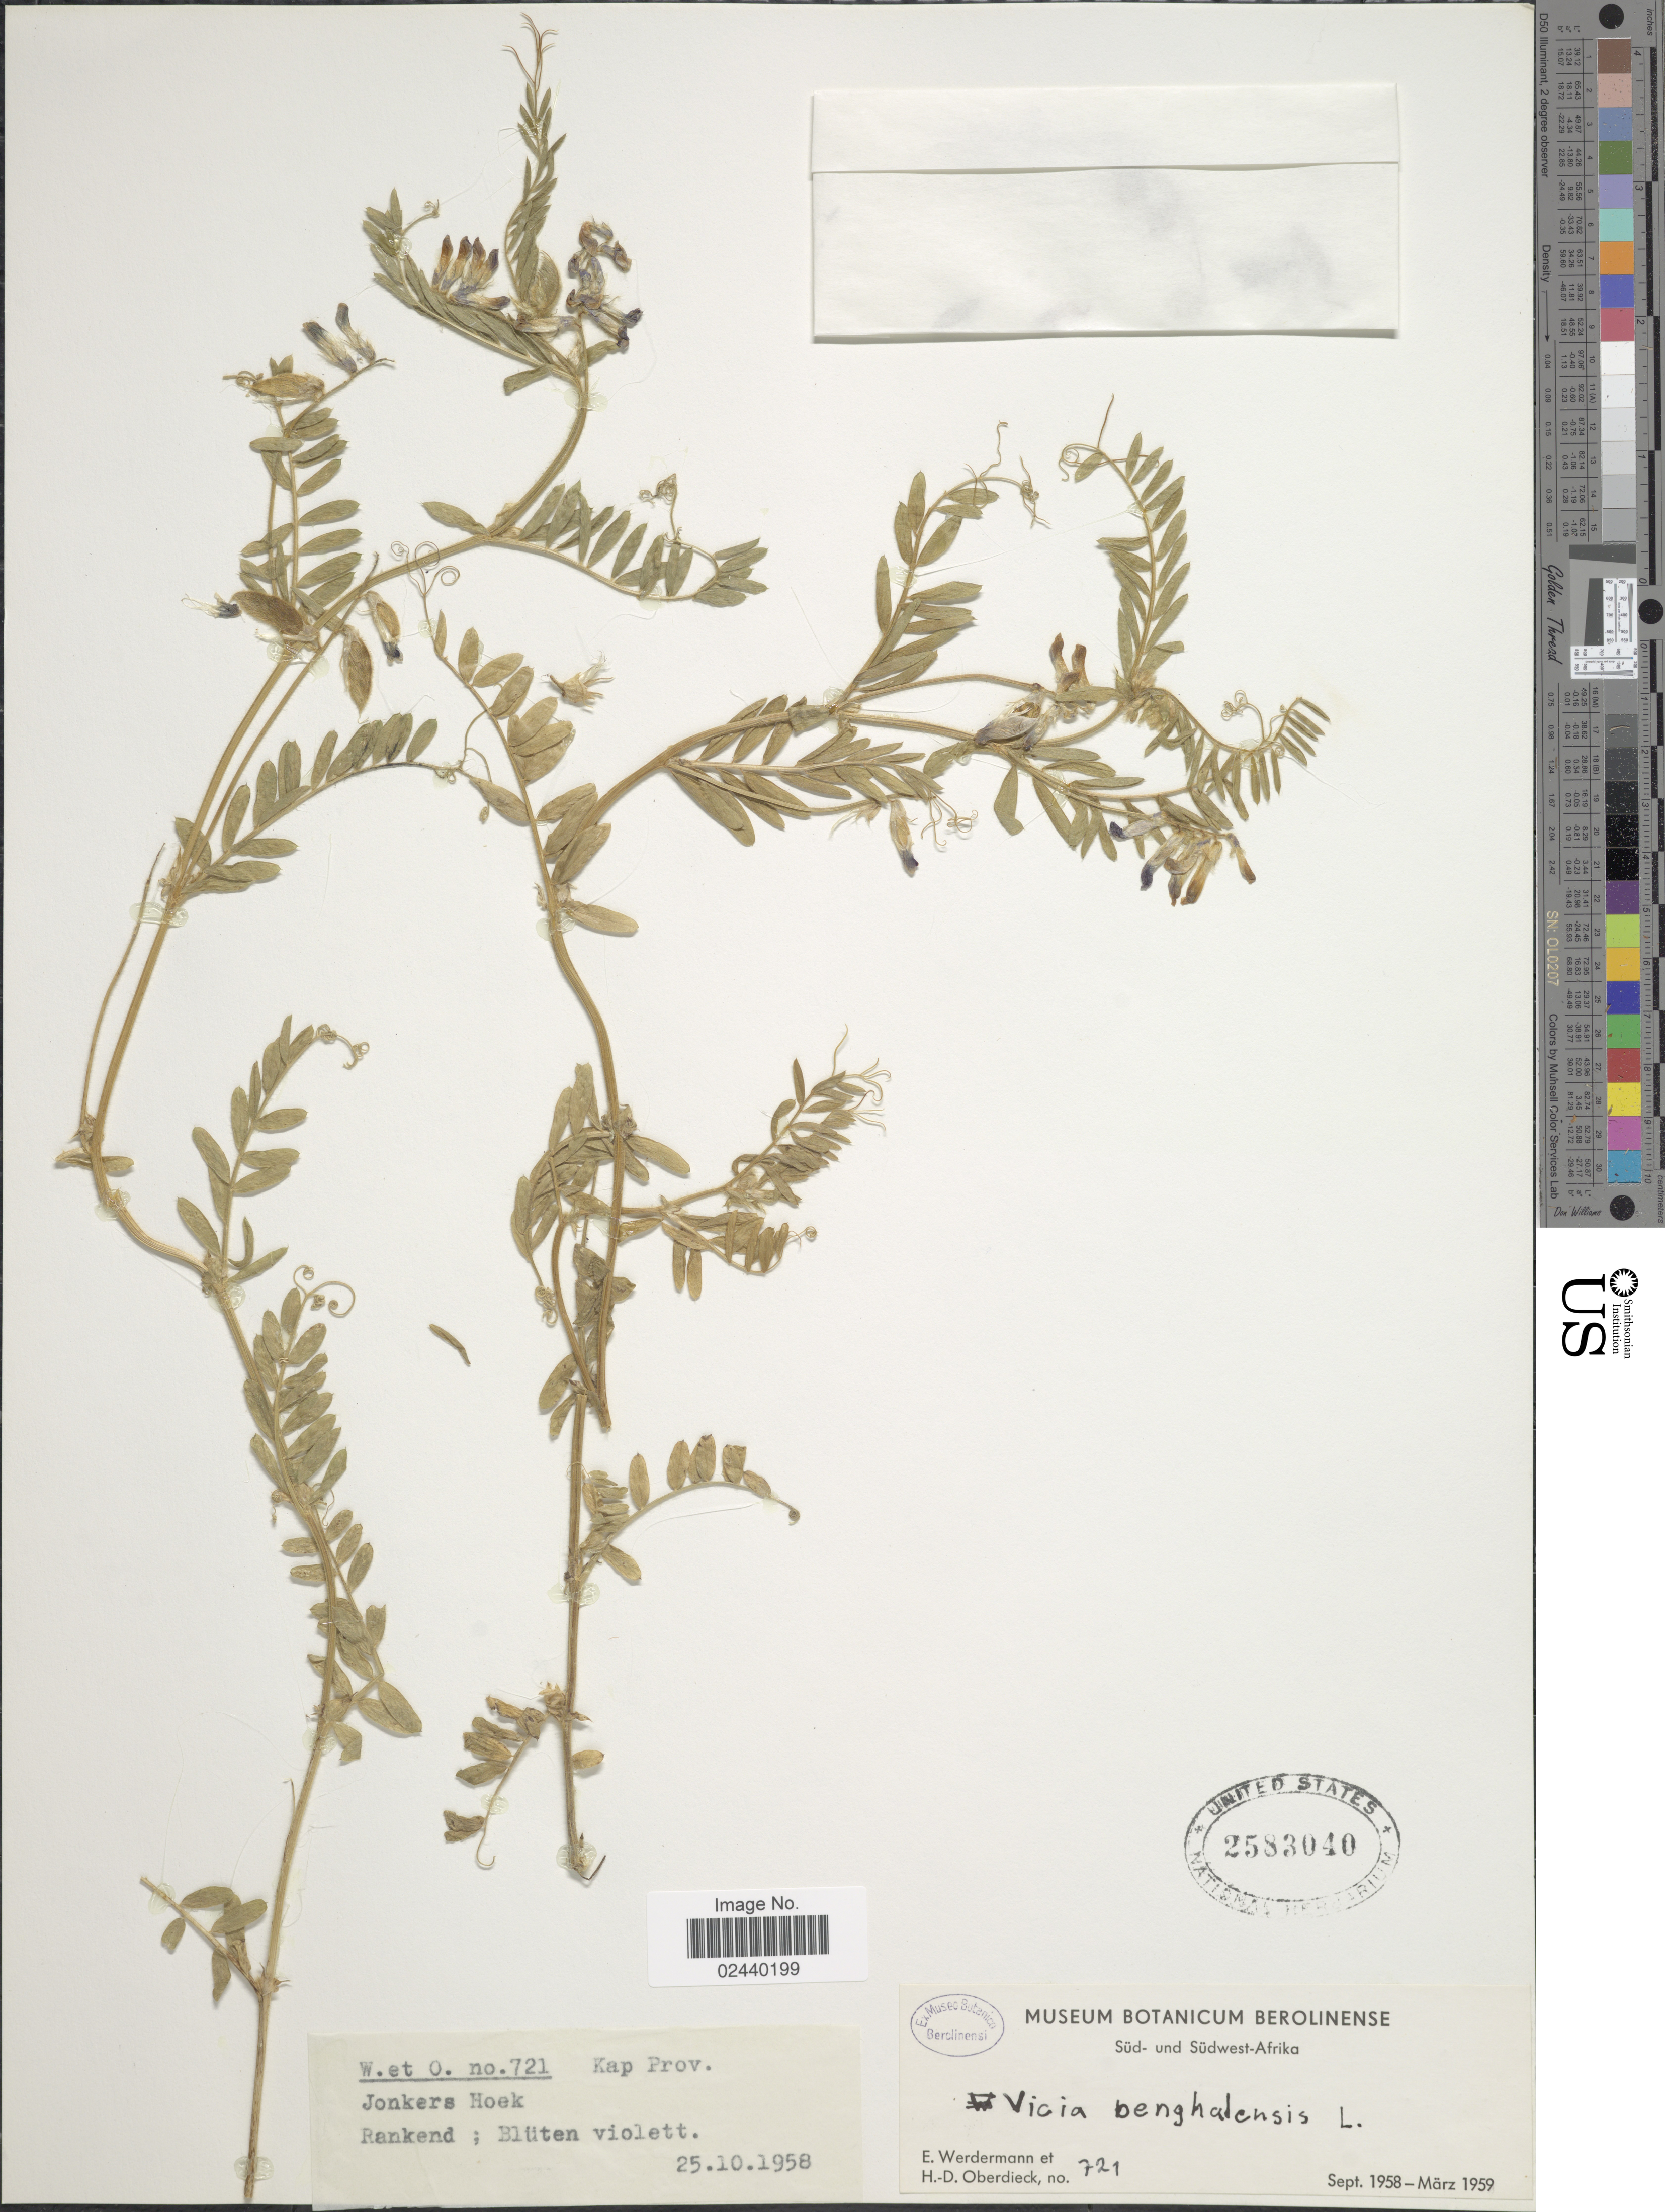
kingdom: Plantae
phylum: Tracheophyta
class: Magnoliopsida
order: Fabales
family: Fabaceae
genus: Vicia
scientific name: Vicia benghalensis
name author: L.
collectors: E. Werdermann & H. Oberdieck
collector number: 721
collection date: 1958-10-25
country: South Africa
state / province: Western Cape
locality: Kap Prov., Jonkers Hoek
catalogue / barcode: US 2583040